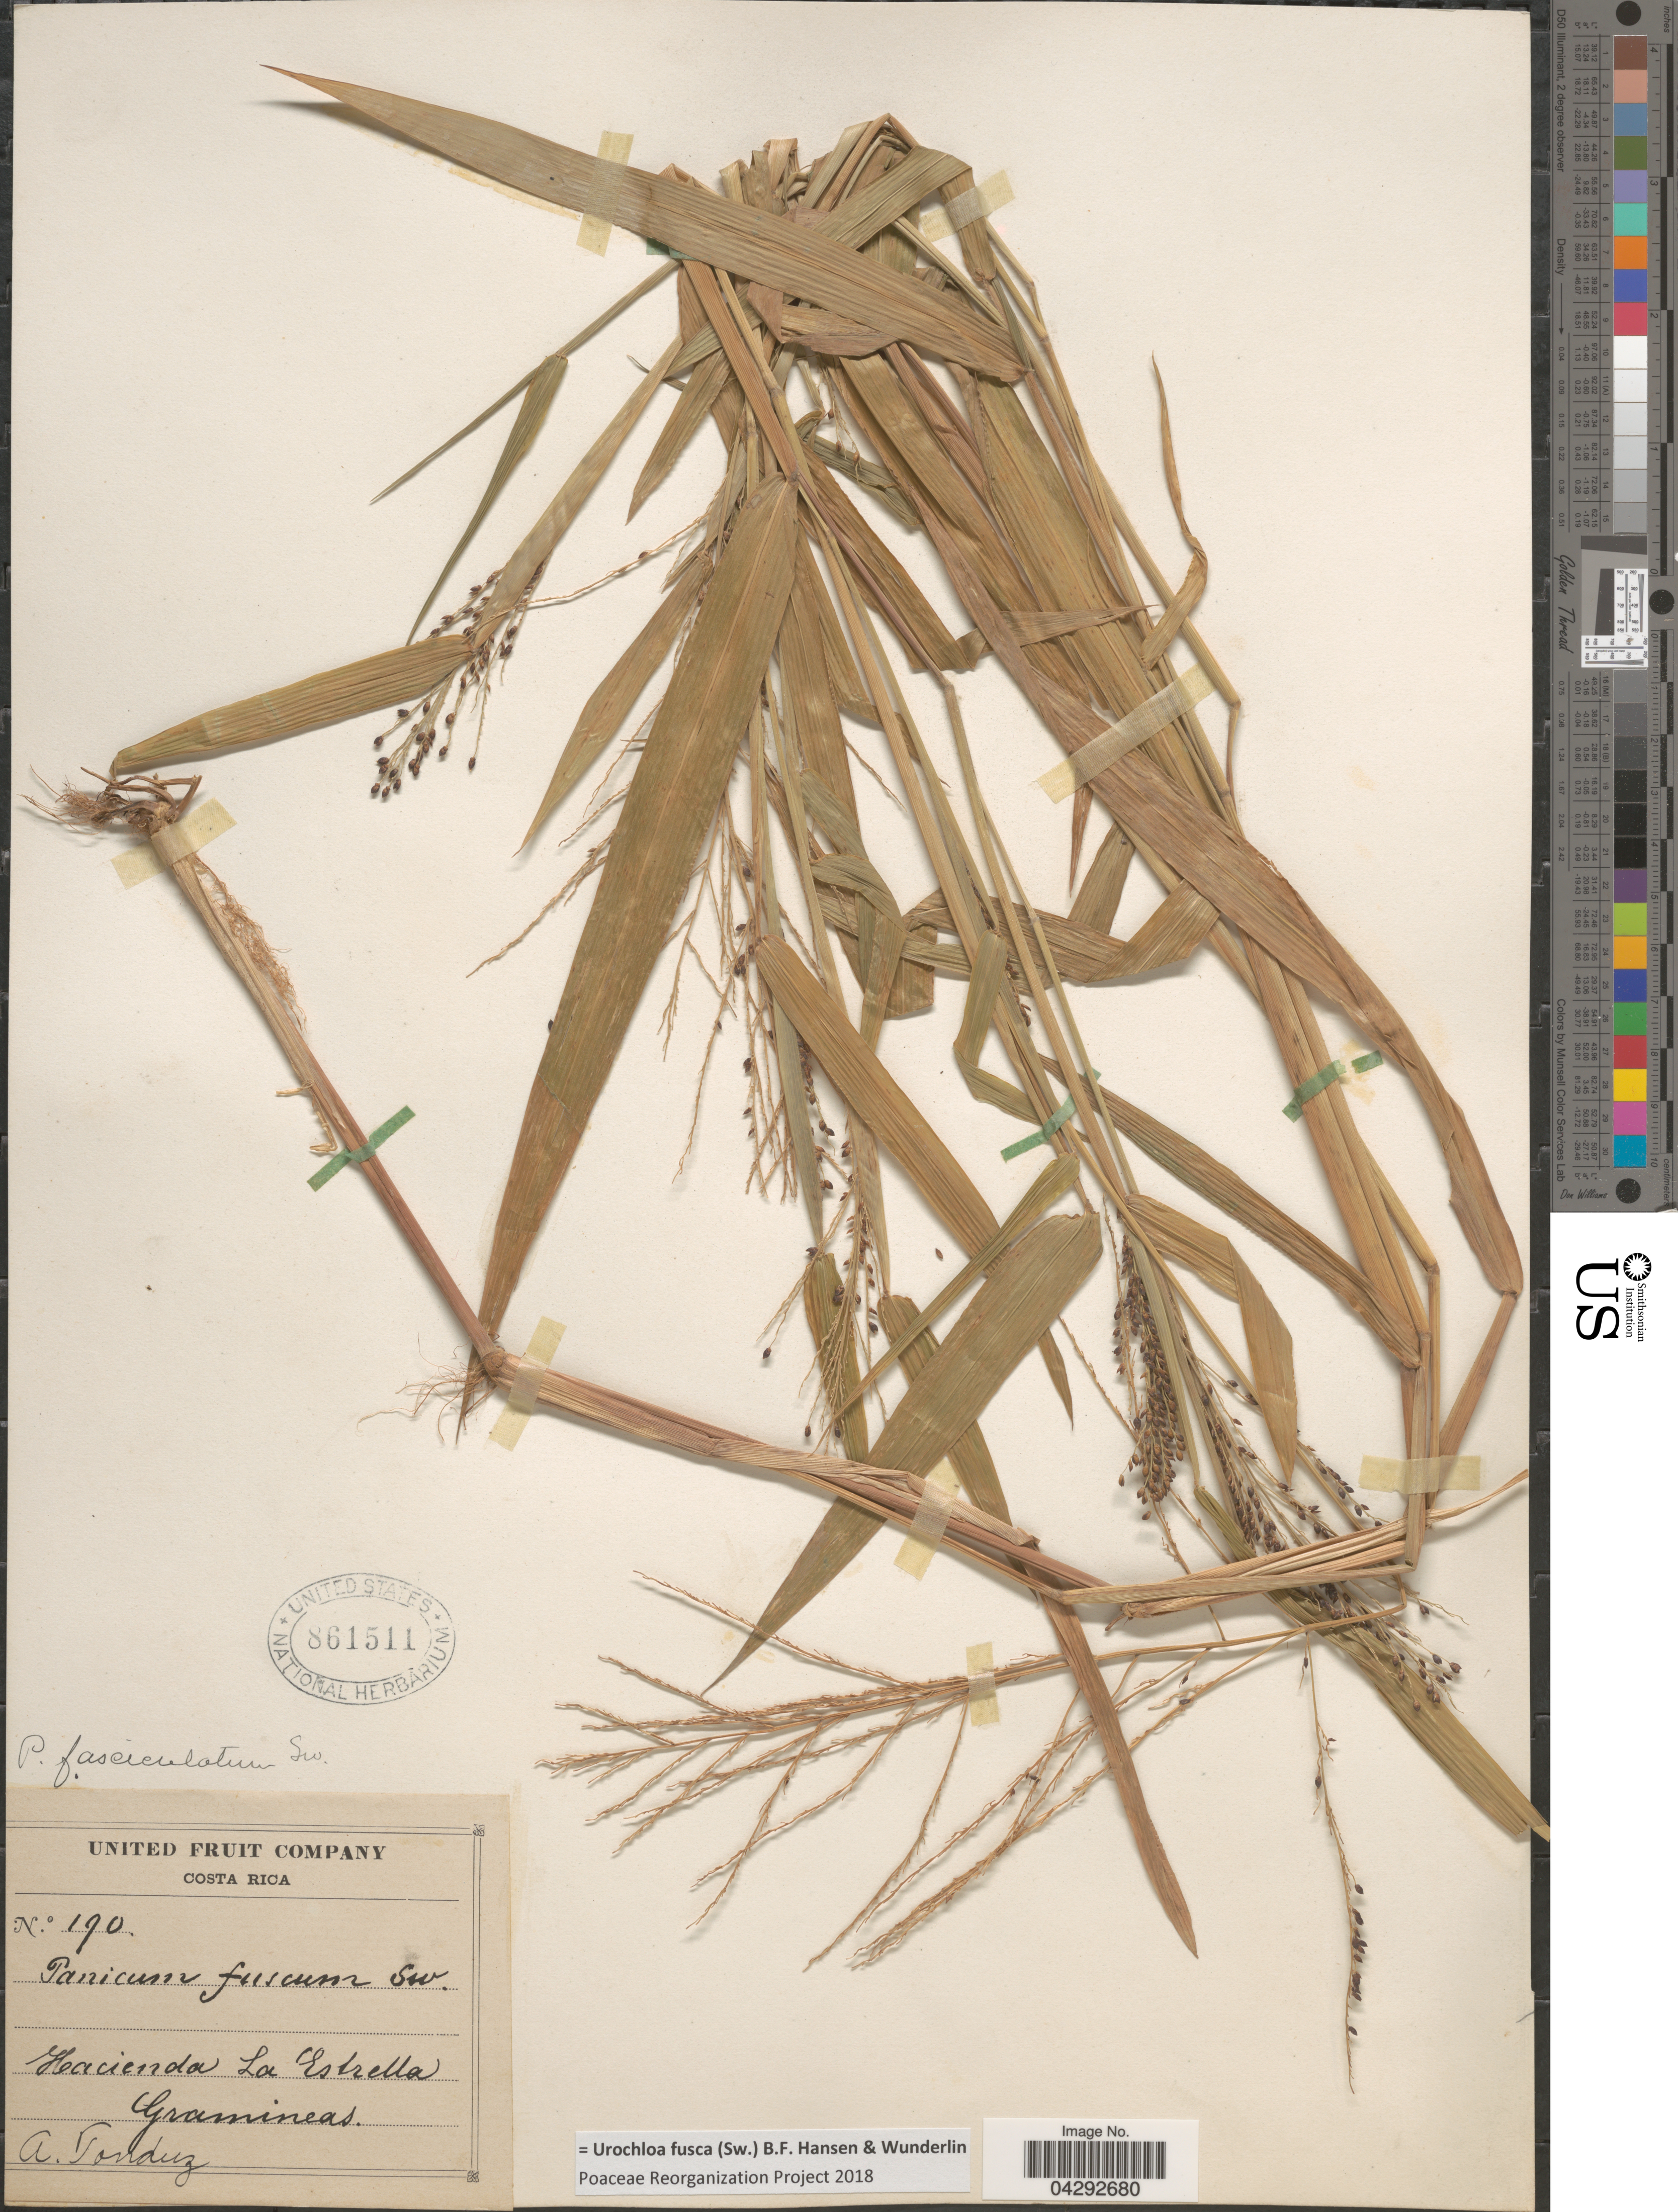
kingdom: Plantae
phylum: Tracheophyta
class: Liliopsida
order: Poales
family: Poaceae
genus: Urochloa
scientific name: Urochloa fusca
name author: (Sw.) B.F. Hansen & Wunderlin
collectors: A. Tonduz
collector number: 190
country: Costa Rica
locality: Hacienda La Estrella.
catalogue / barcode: US 861511